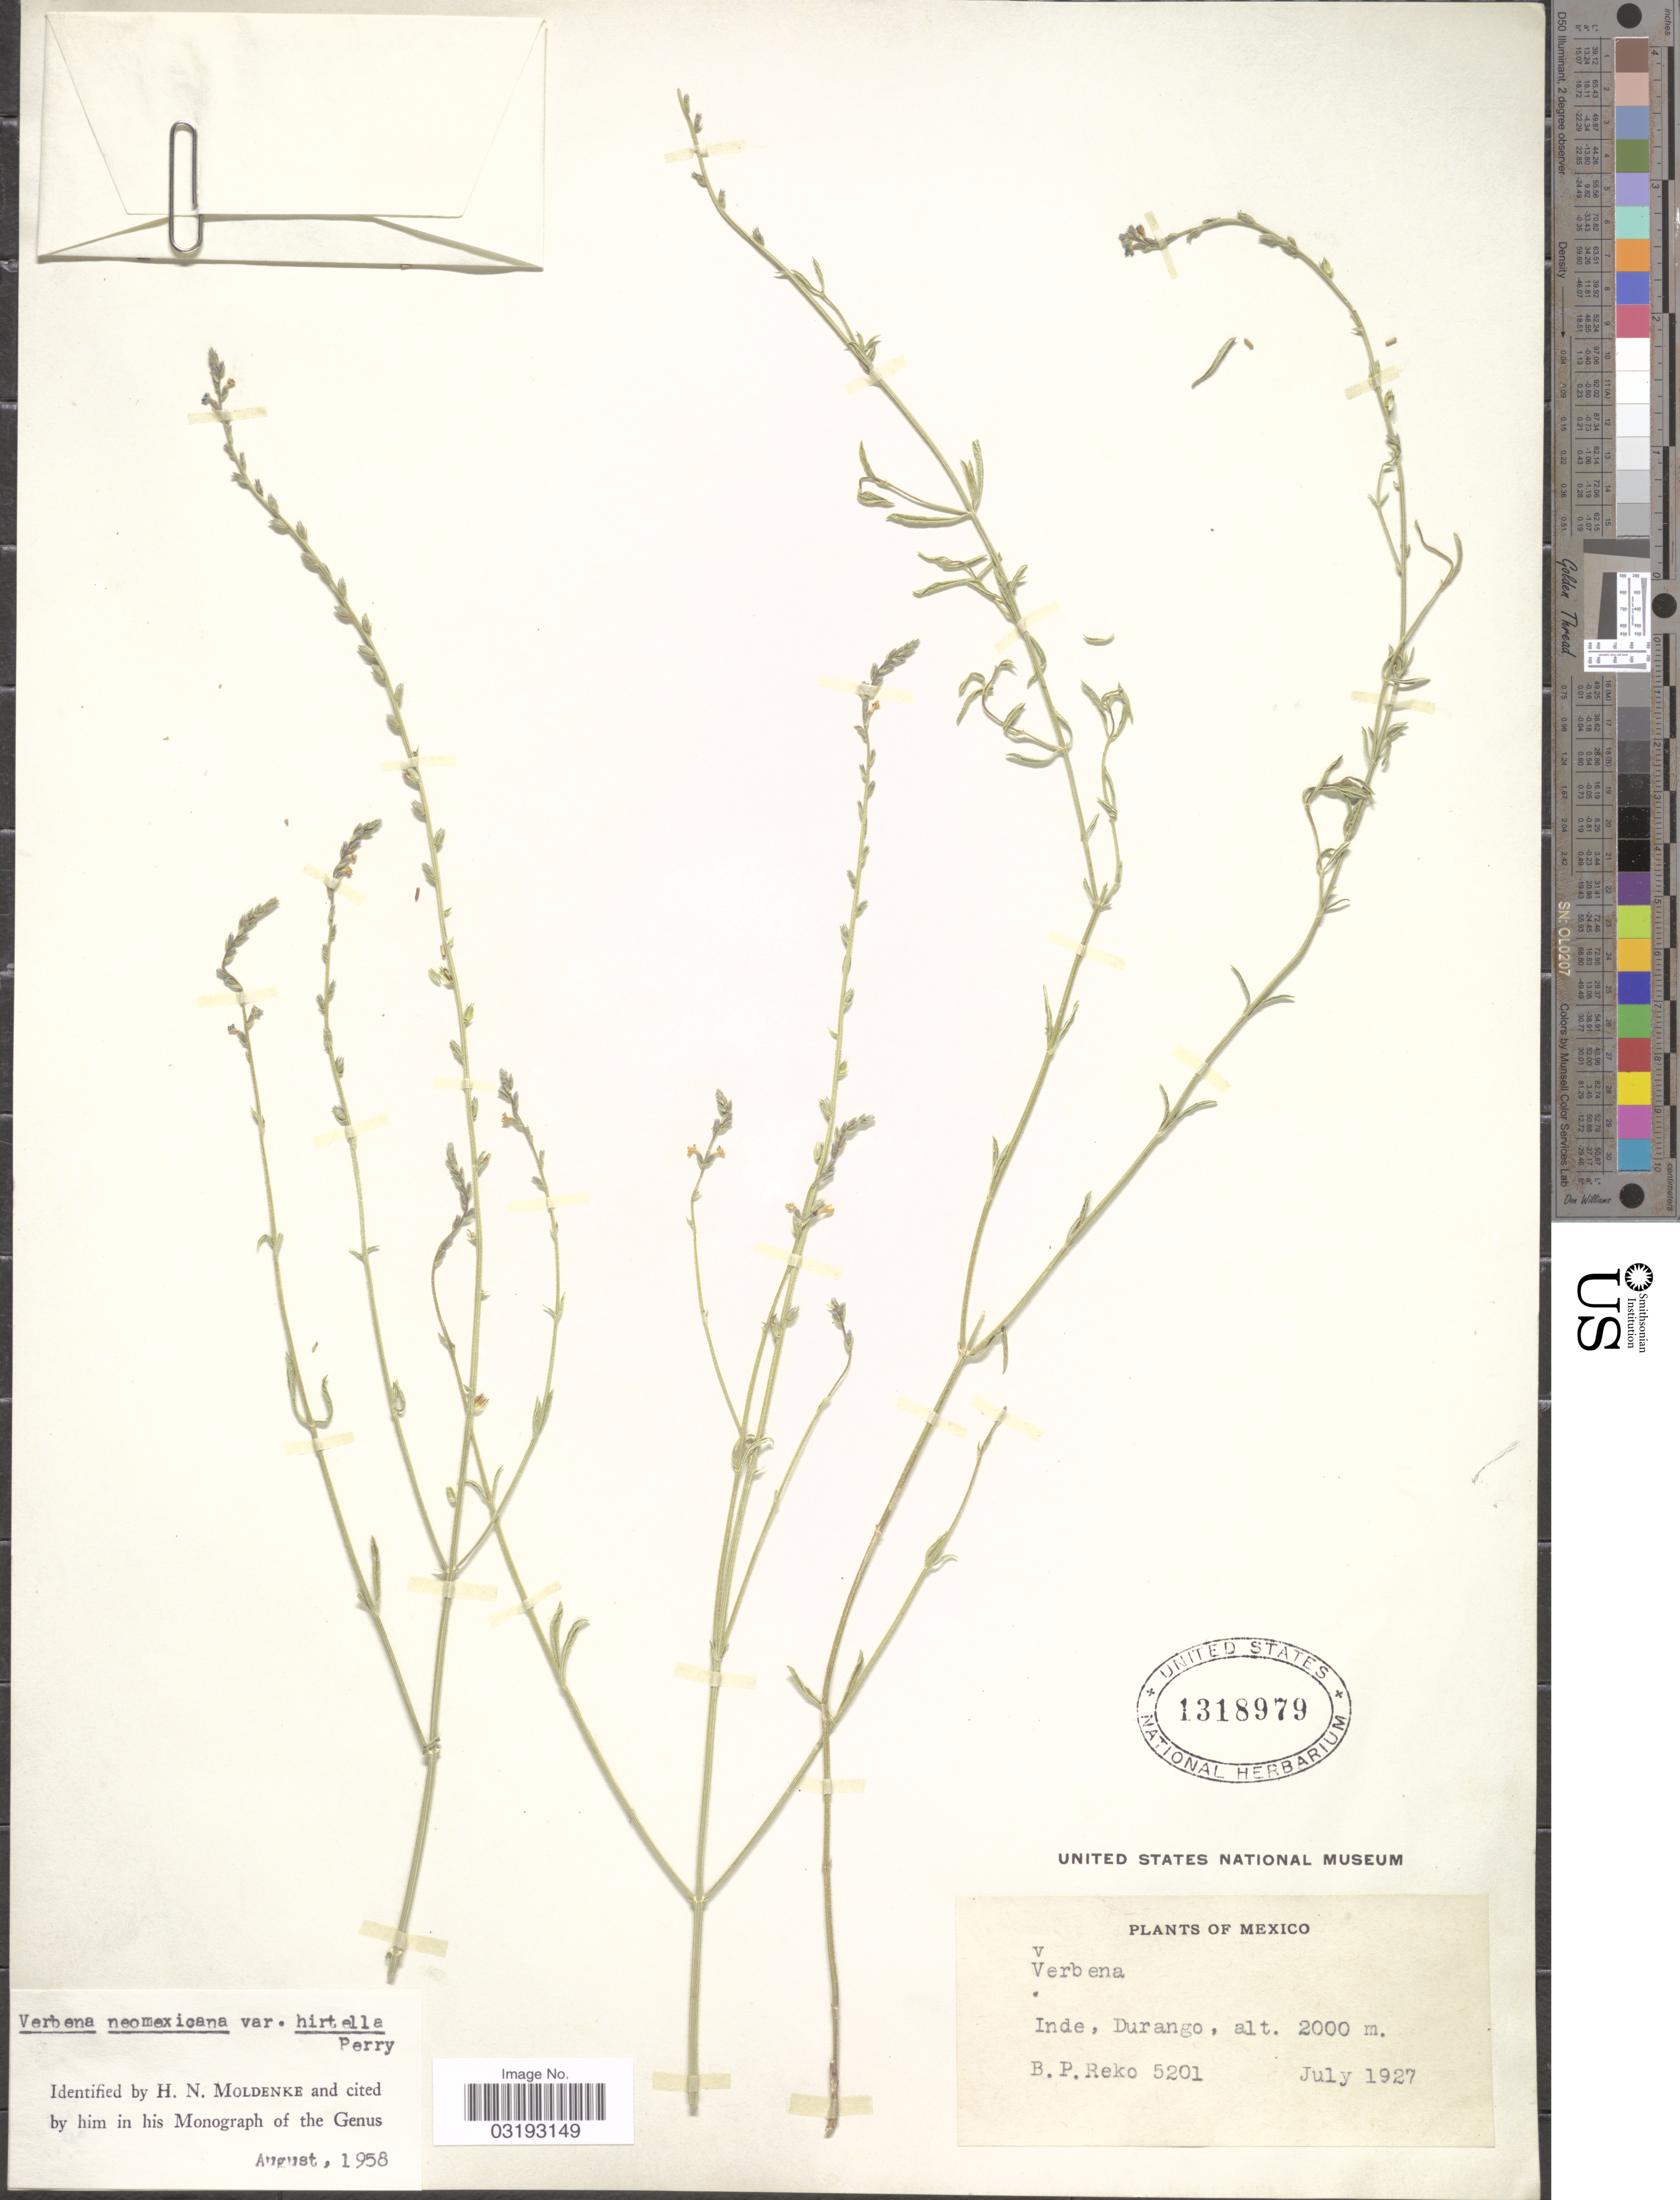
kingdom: Plantae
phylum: Tracheophyta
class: Magnoliopsida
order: Lamiales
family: Verbenaceae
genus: Verbena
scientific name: Verbena neomexicana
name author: (A. Gray) Small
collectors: B. P. Reko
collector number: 5201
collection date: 1927-07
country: Mexico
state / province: Durango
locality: Inde.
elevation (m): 2000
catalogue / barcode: US 1318979